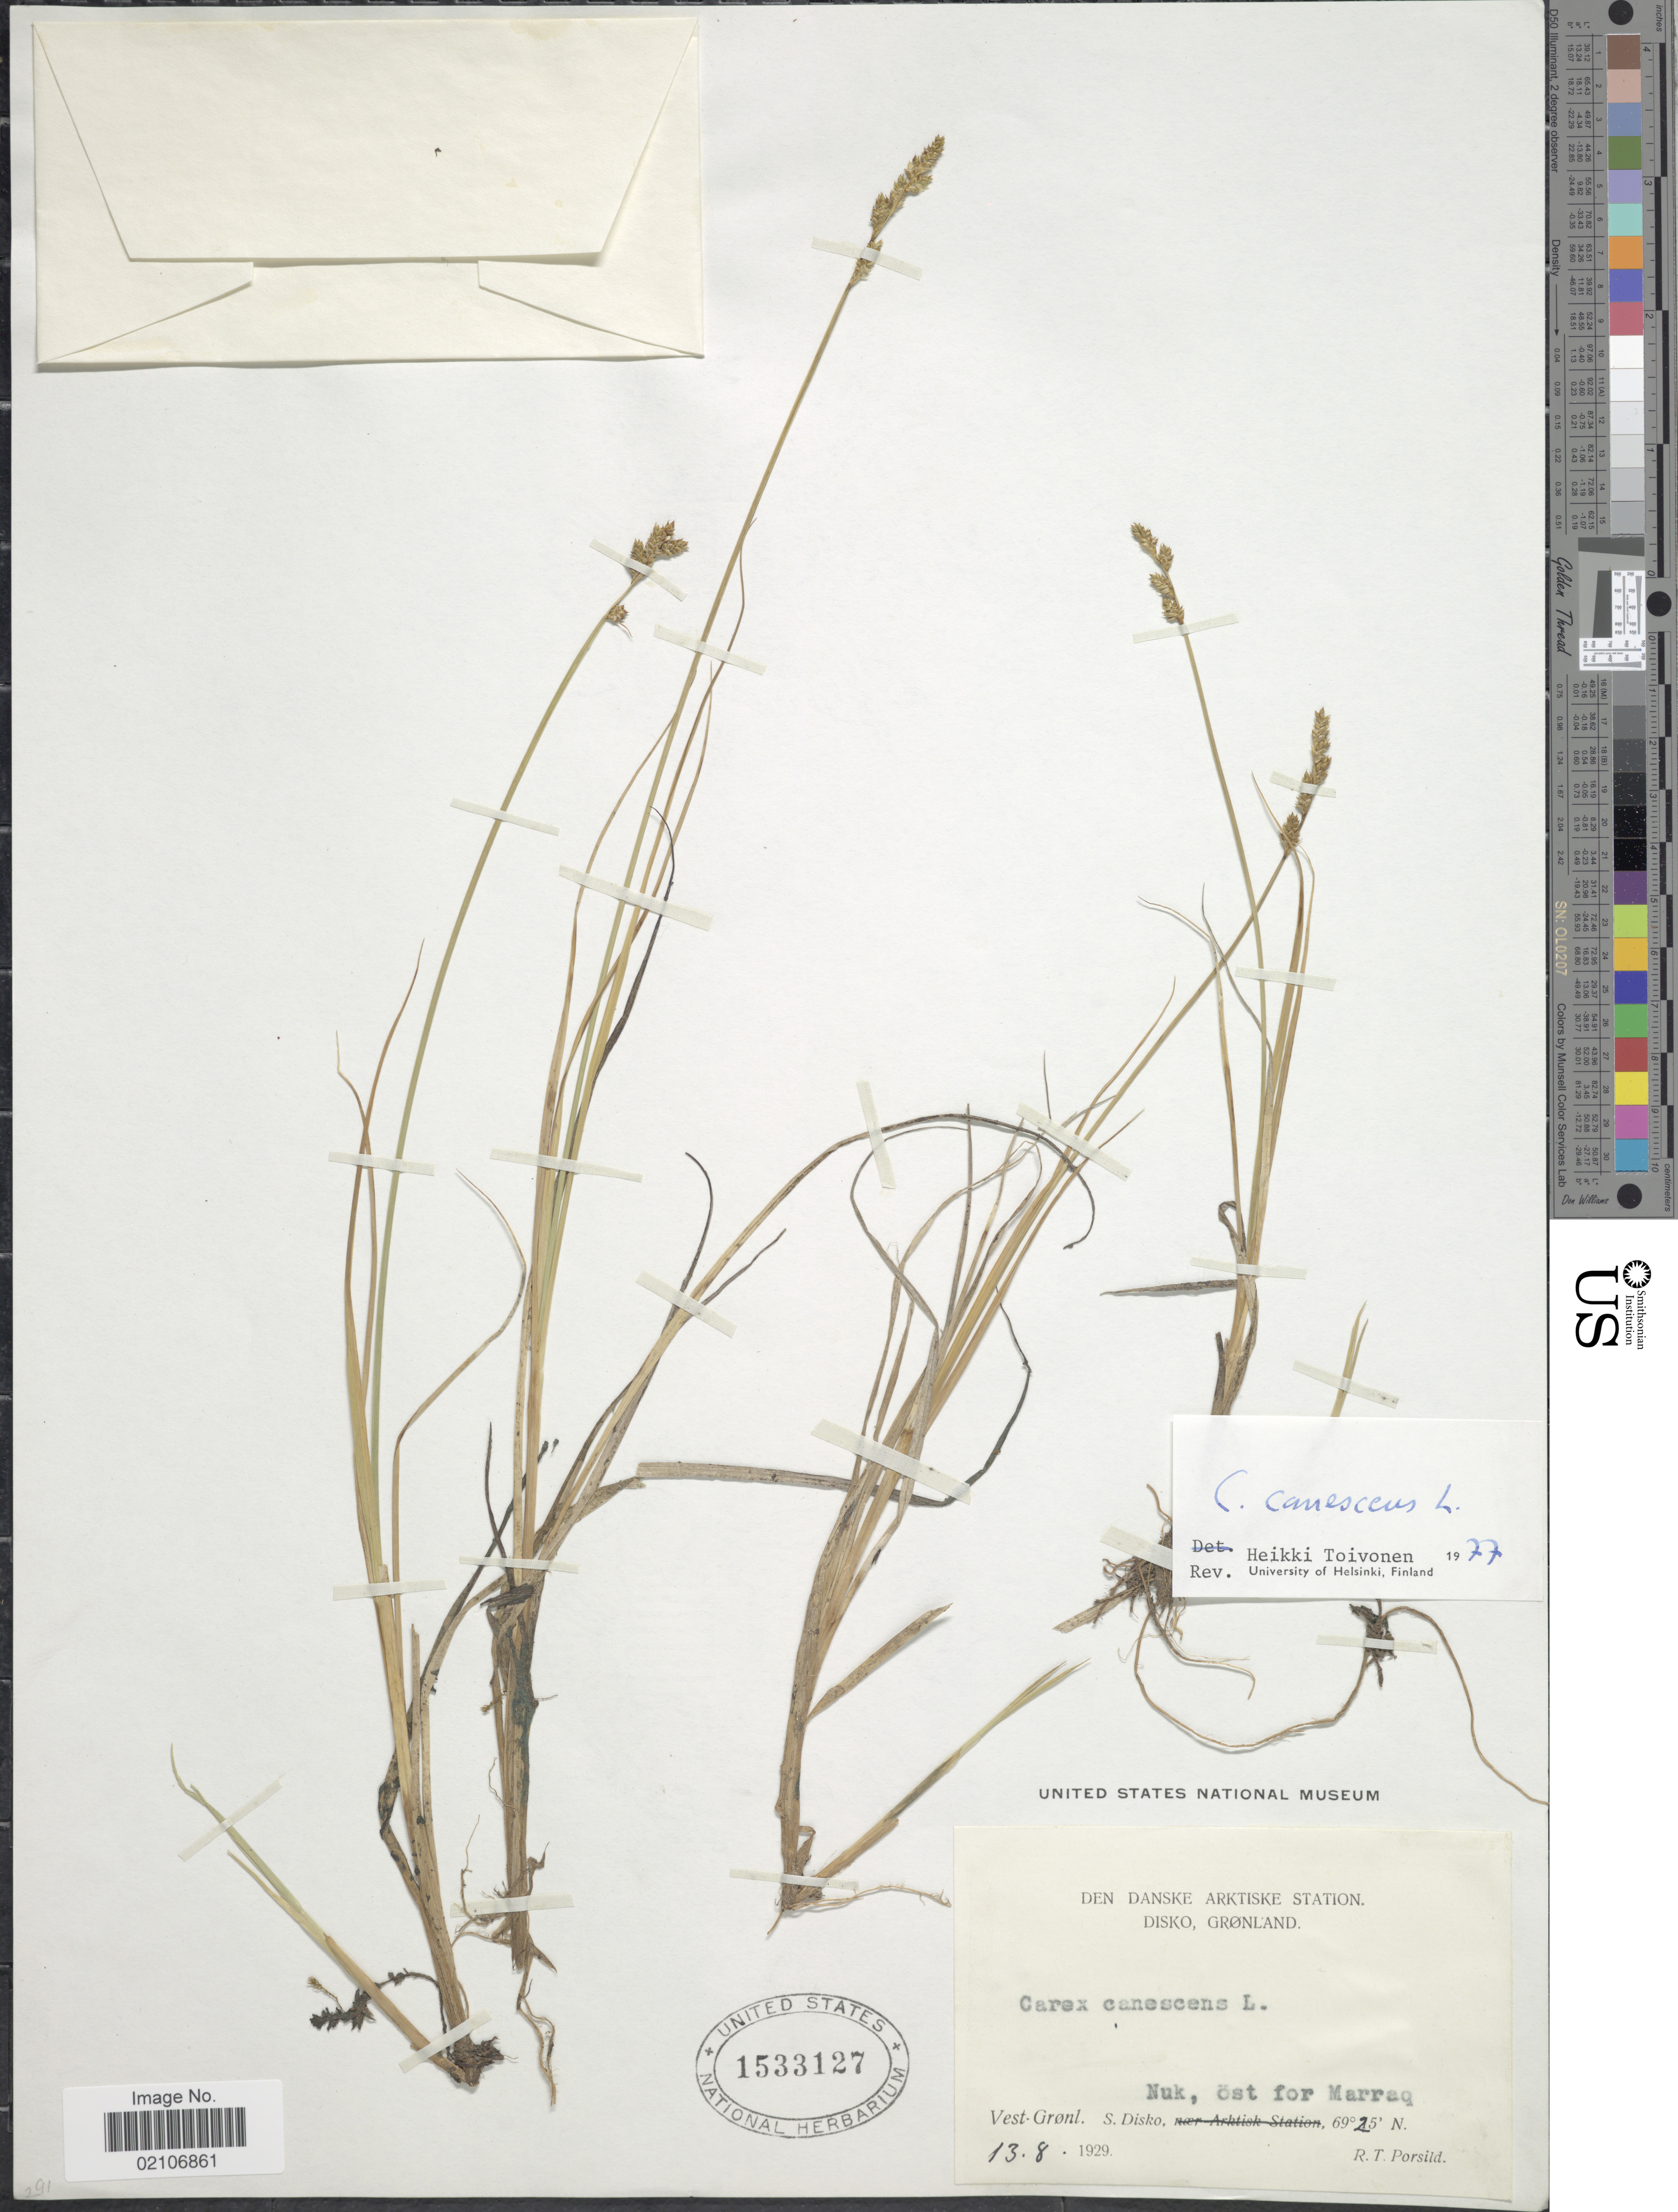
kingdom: Plantae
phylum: Tracheophyta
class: Liliopsida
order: Poales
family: Cyperaceae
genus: Carex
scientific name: Carex canescens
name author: L.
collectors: R. T. Porsild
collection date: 1929-08-13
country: Greenland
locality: Vest Gronland. S, Disko, Nuk, ost for Marraq.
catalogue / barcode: US 1533127